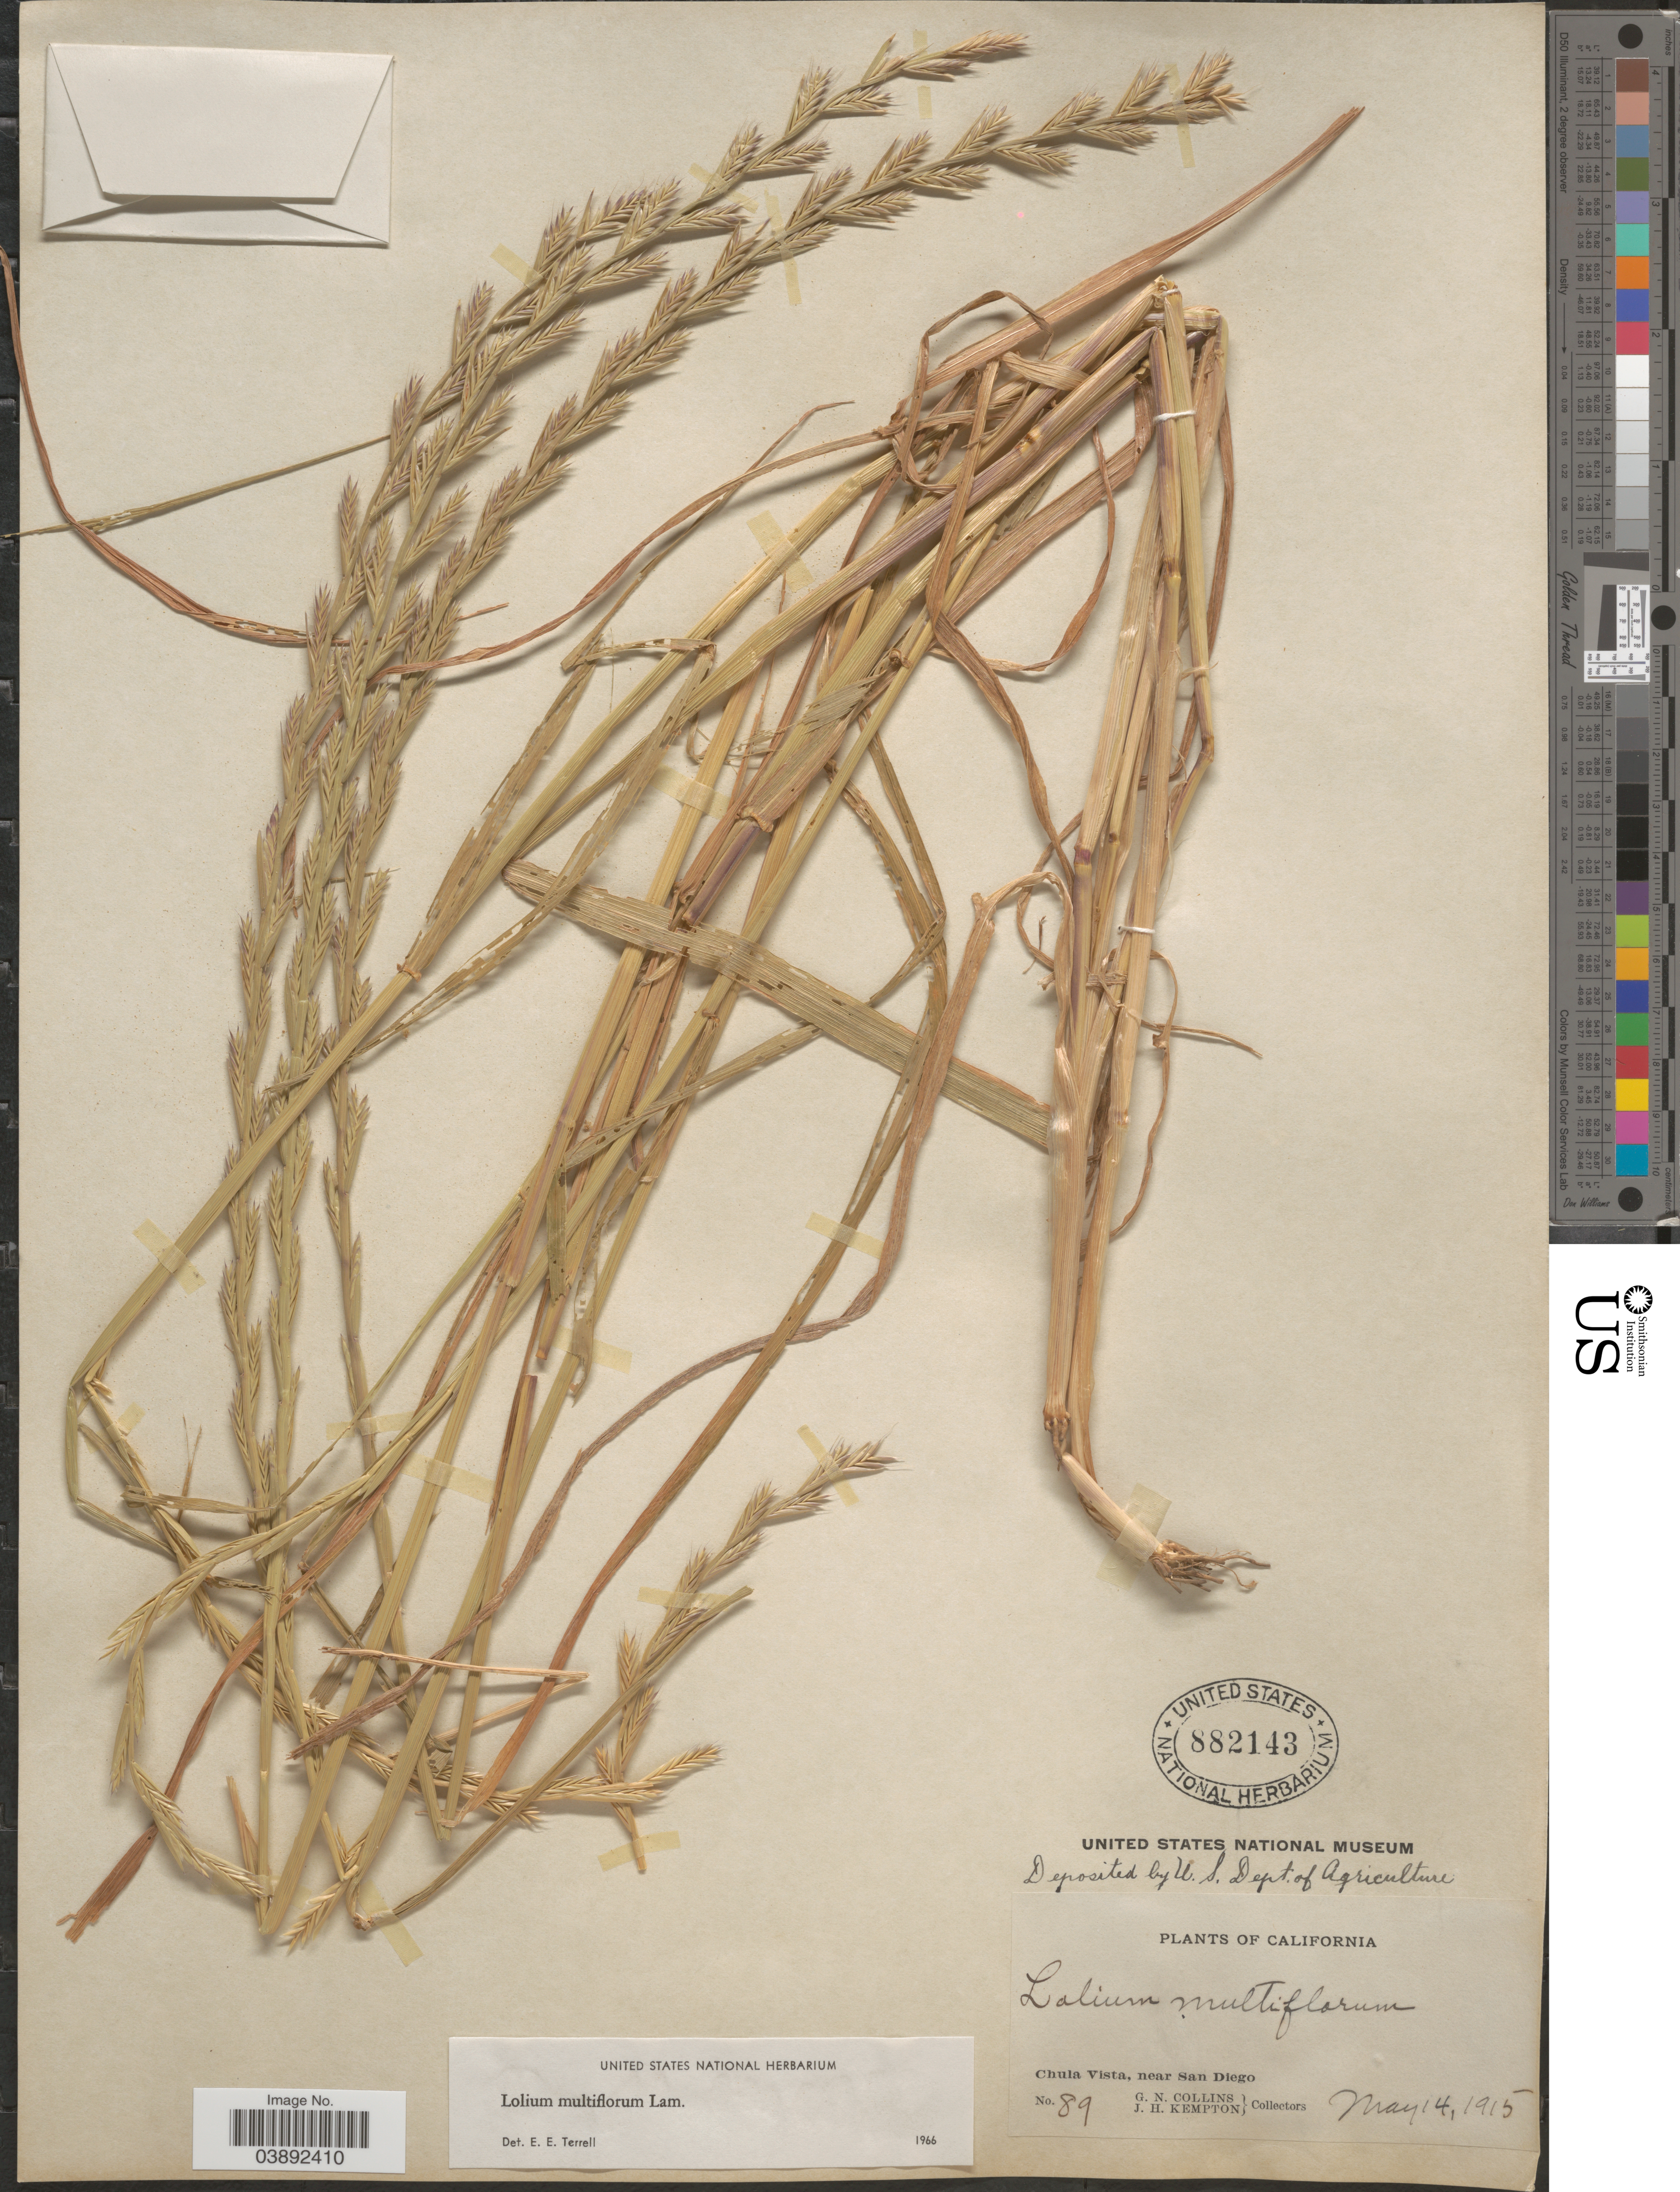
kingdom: Plantae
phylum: Tracheophyta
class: Liliopsida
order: Poales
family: Poaceae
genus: Lolium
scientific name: Lolium multiflorum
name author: Lam.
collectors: G. Collins & J. H. Kempton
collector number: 89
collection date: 1915-05-14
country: United States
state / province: California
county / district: San Diego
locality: Chula Vista, near San Diego.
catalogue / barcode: US 882143